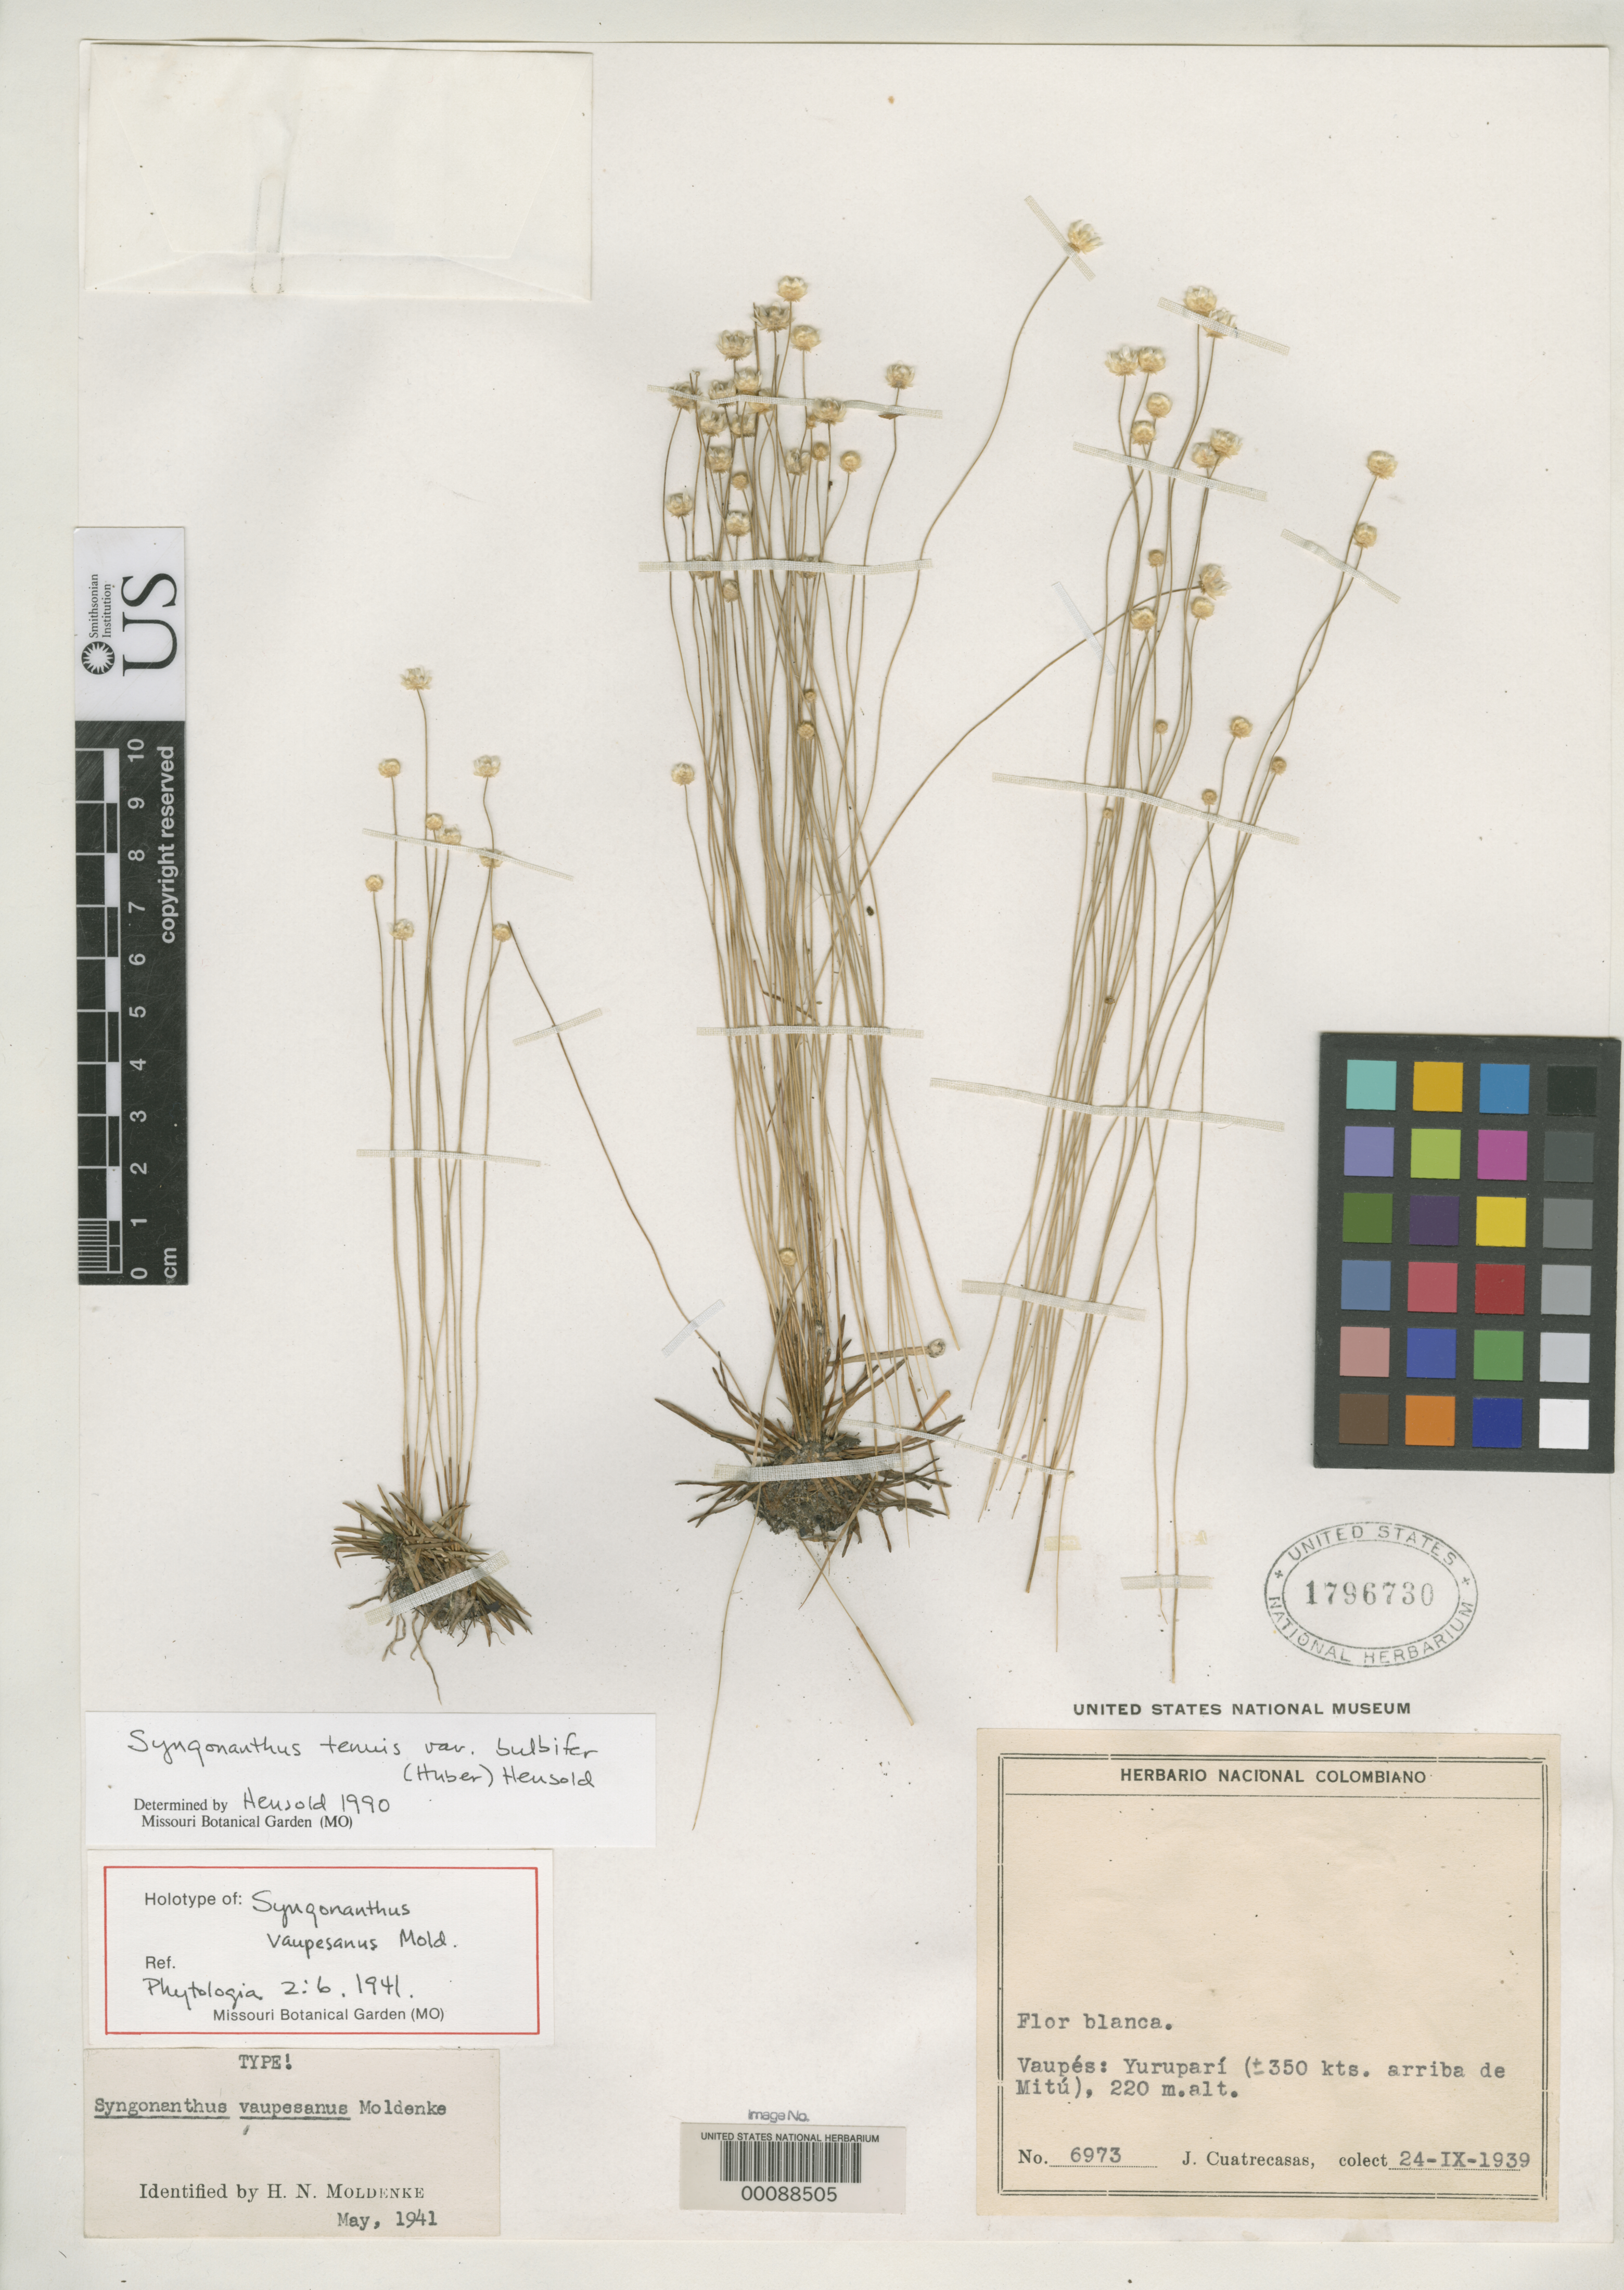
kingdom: Plantae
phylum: Tracheophyta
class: Liliopsida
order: Poales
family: Eriocaulaceae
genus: Syngonanthus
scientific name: Syngonanthus vaupesanus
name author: Moldenke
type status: Holotype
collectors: J. Cuatrecasas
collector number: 6973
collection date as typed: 24 Sep 1939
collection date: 1939-09-24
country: Colombia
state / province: Vaupés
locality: Yurupari, near Mitu.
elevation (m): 220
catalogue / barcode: US 1796730